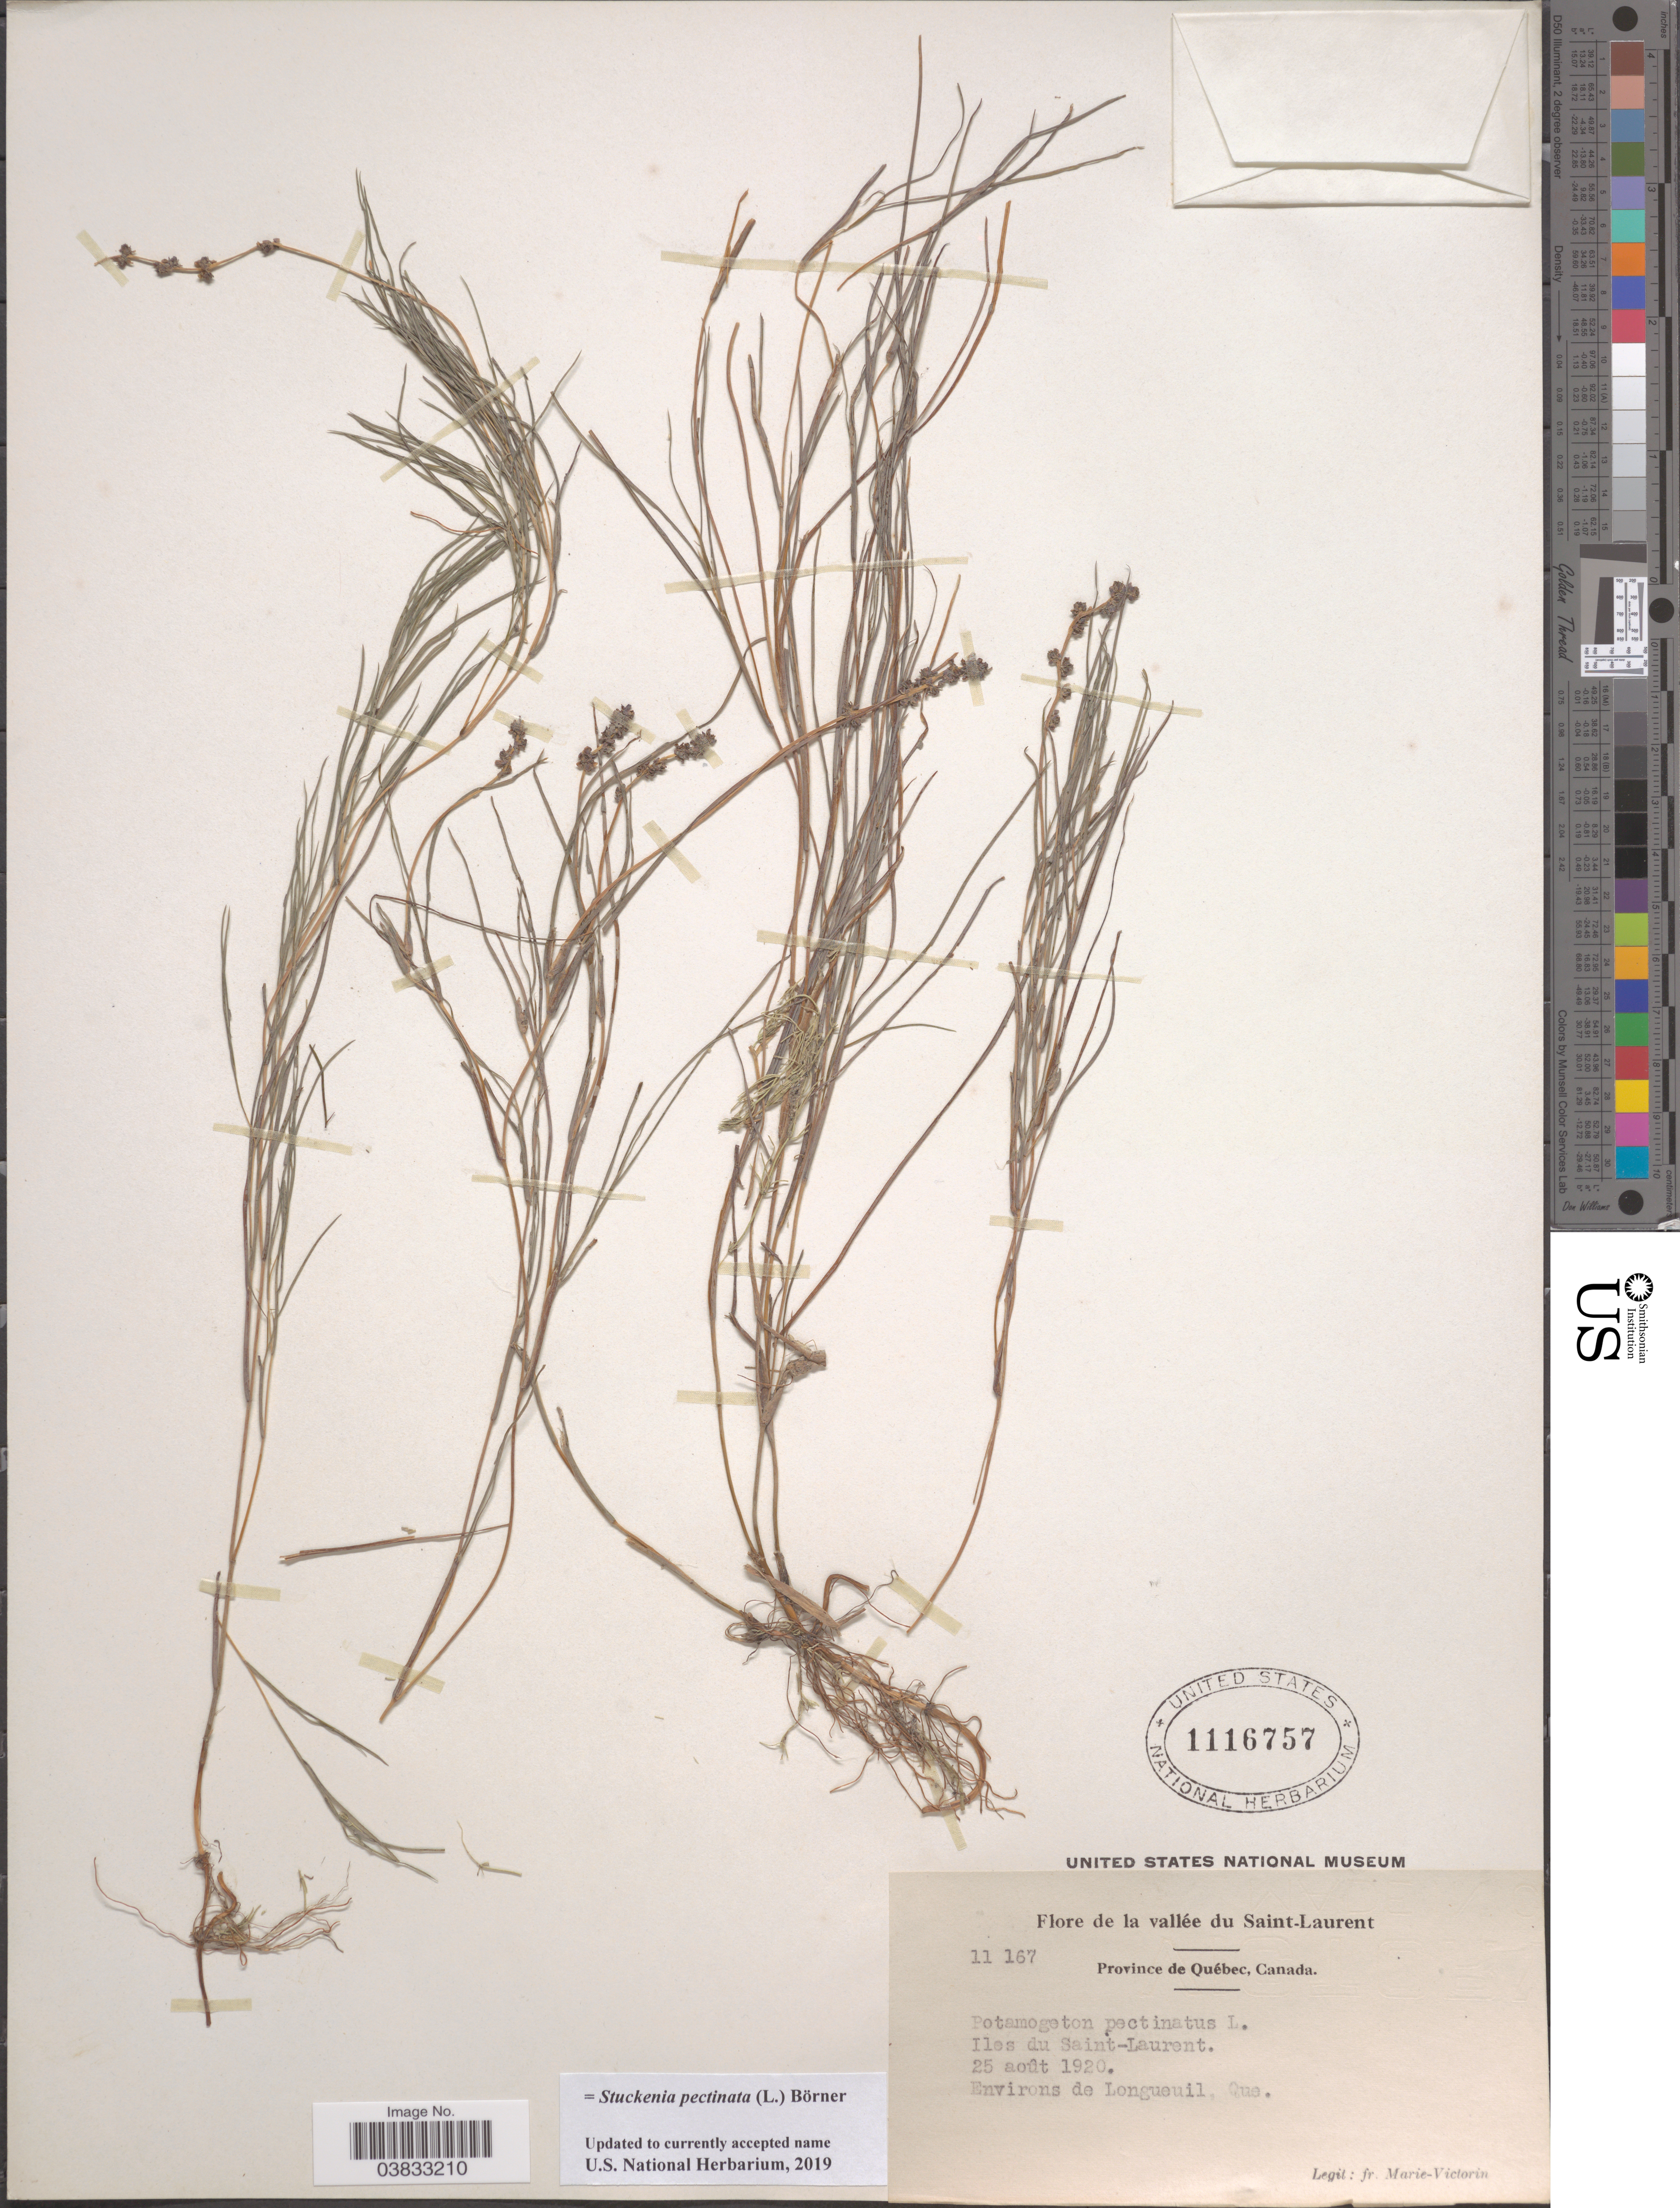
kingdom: Plantae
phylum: Tracheophyta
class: Liliopsida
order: Alismatales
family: Potamogetonaceae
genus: Stuckenia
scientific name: Stuckenia pectinata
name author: (L.) Börner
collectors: F. Marie-Victorin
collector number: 11167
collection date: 1920-08-25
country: Canada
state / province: Quebec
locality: La vallée du Saint-Laurent. Iles du Saint-Laurent. Environs de Longueuil.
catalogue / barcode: US 1116757